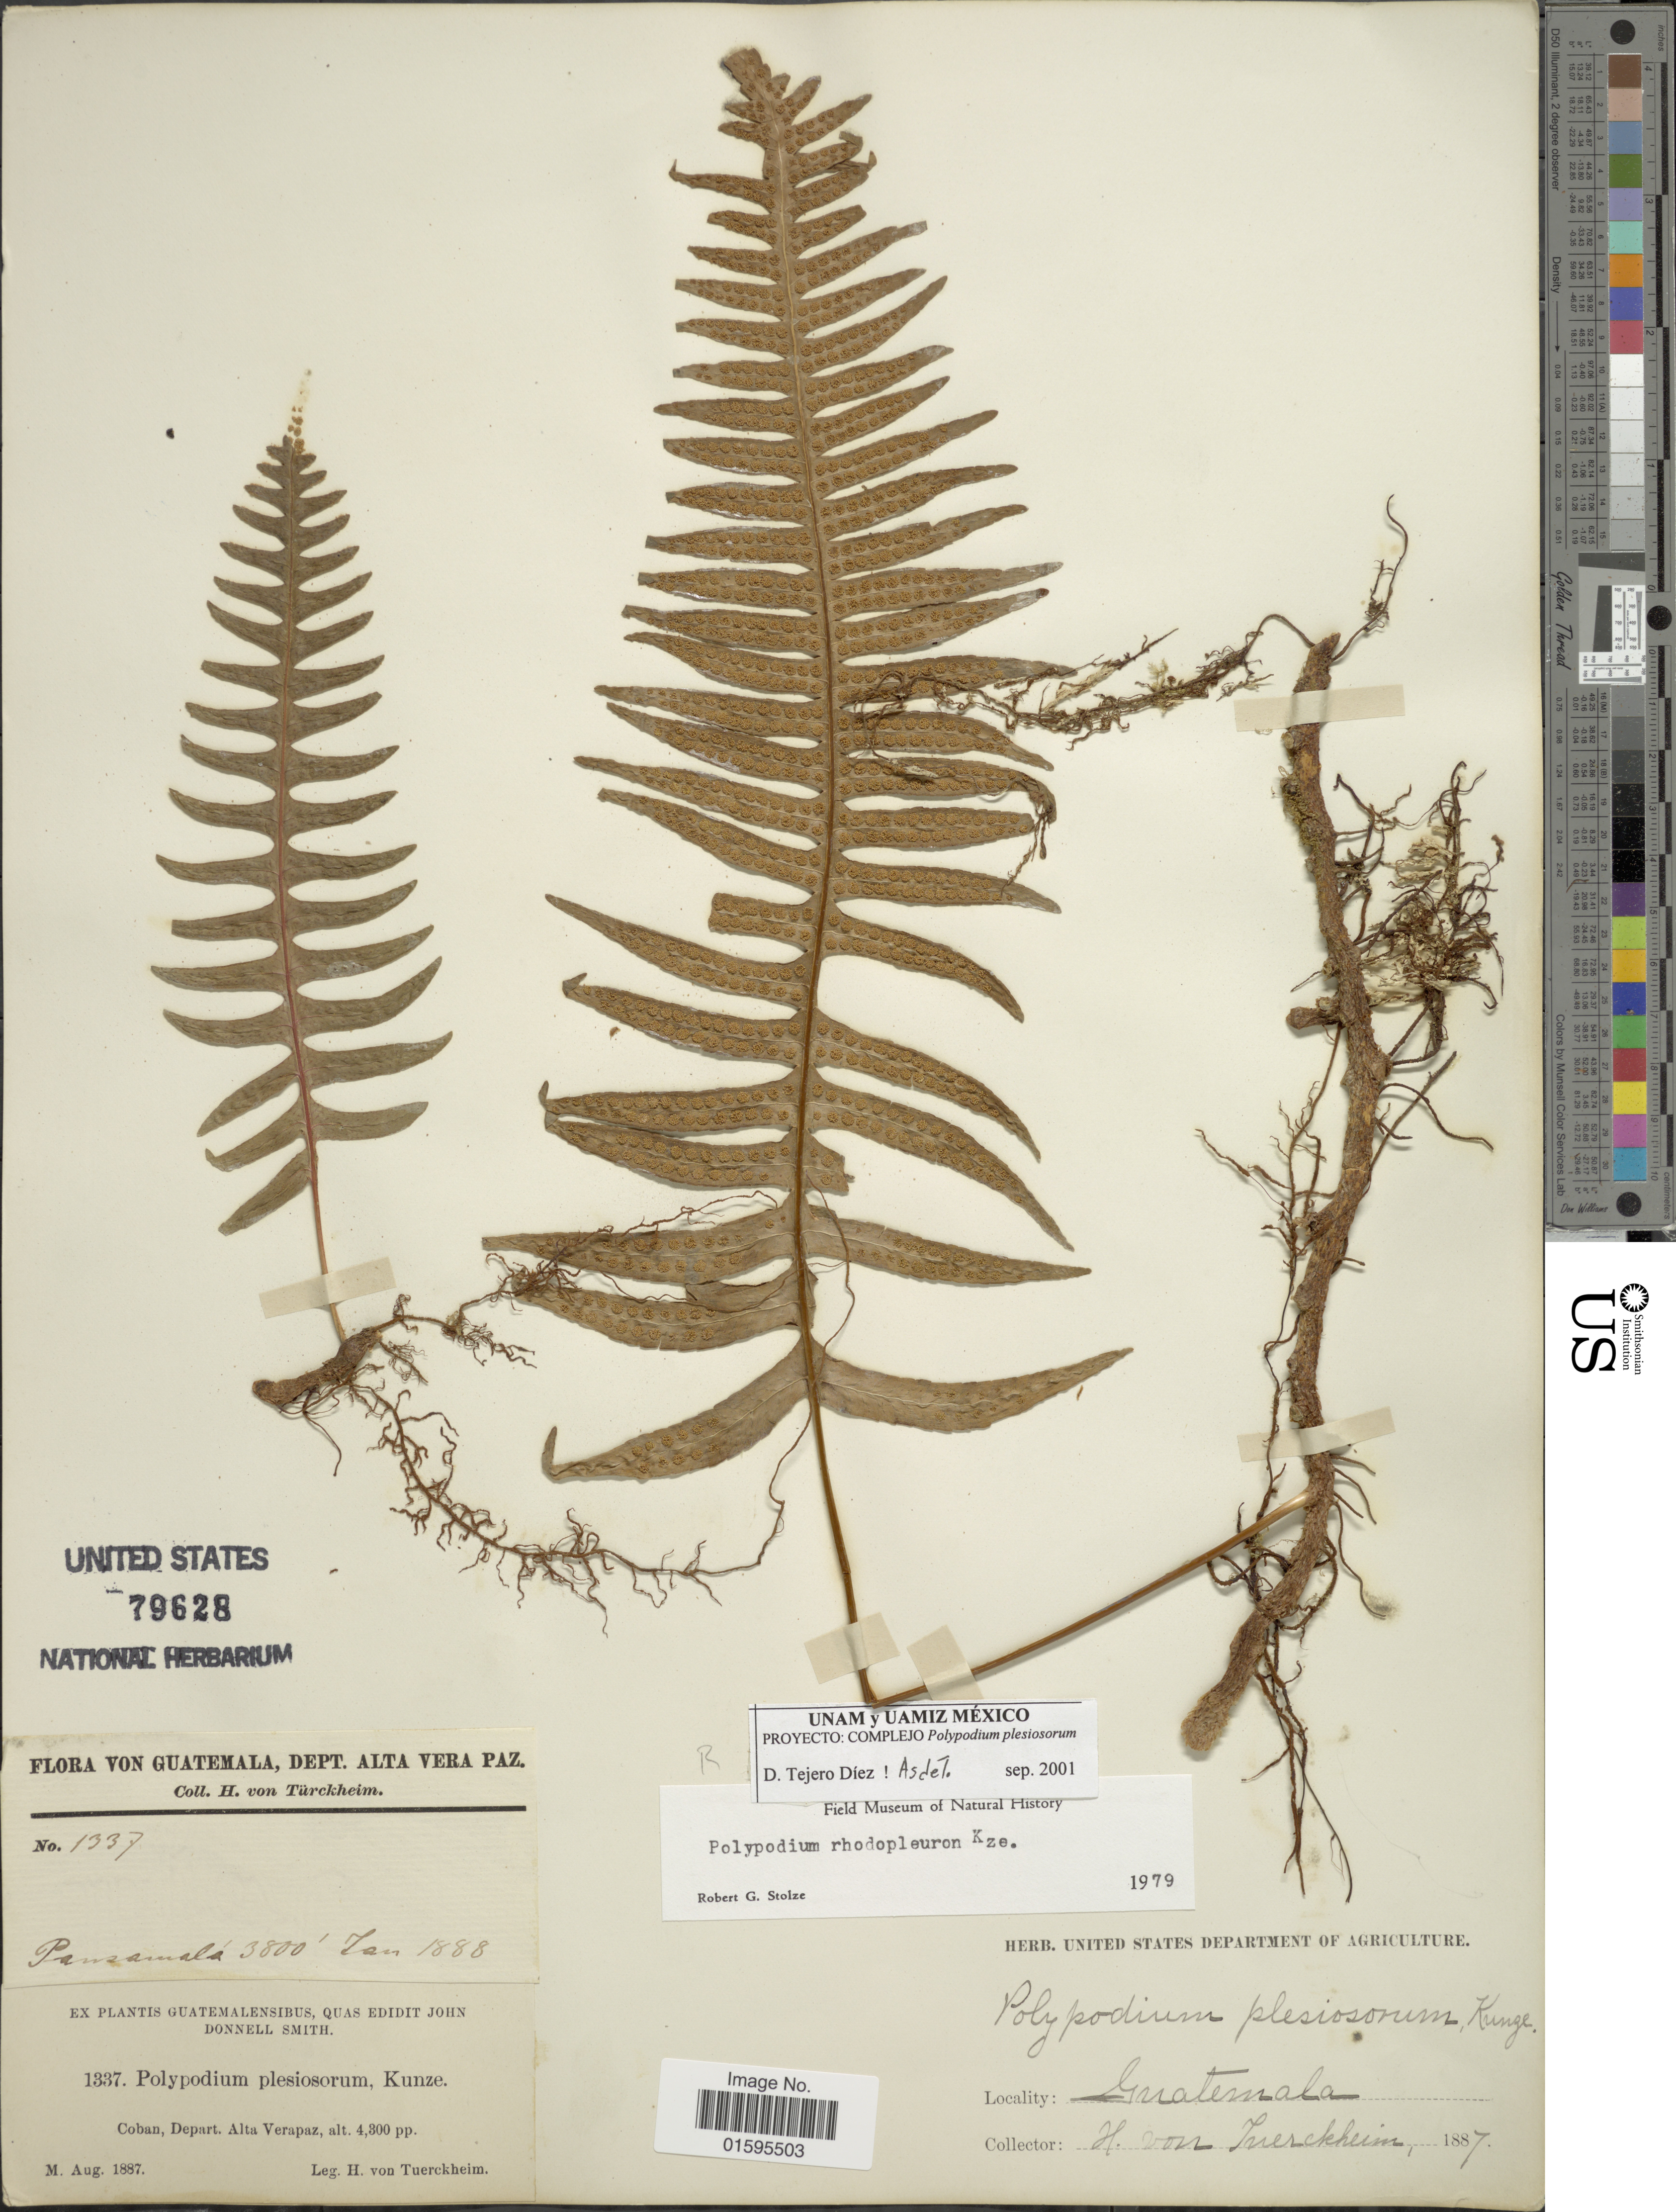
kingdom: Plantae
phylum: Tracheophyta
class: Polypodiopsida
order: Polypodiales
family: Polypodiaceae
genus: Polypodium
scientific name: Polypodium rhodopleuron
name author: Kunze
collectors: H. von Türckheim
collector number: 1337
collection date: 1887-08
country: Guatemala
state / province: Alta Verapaz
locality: Guatemalensibus, Coban, Depart. Alta Verapaz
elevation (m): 1311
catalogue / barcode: US 79628